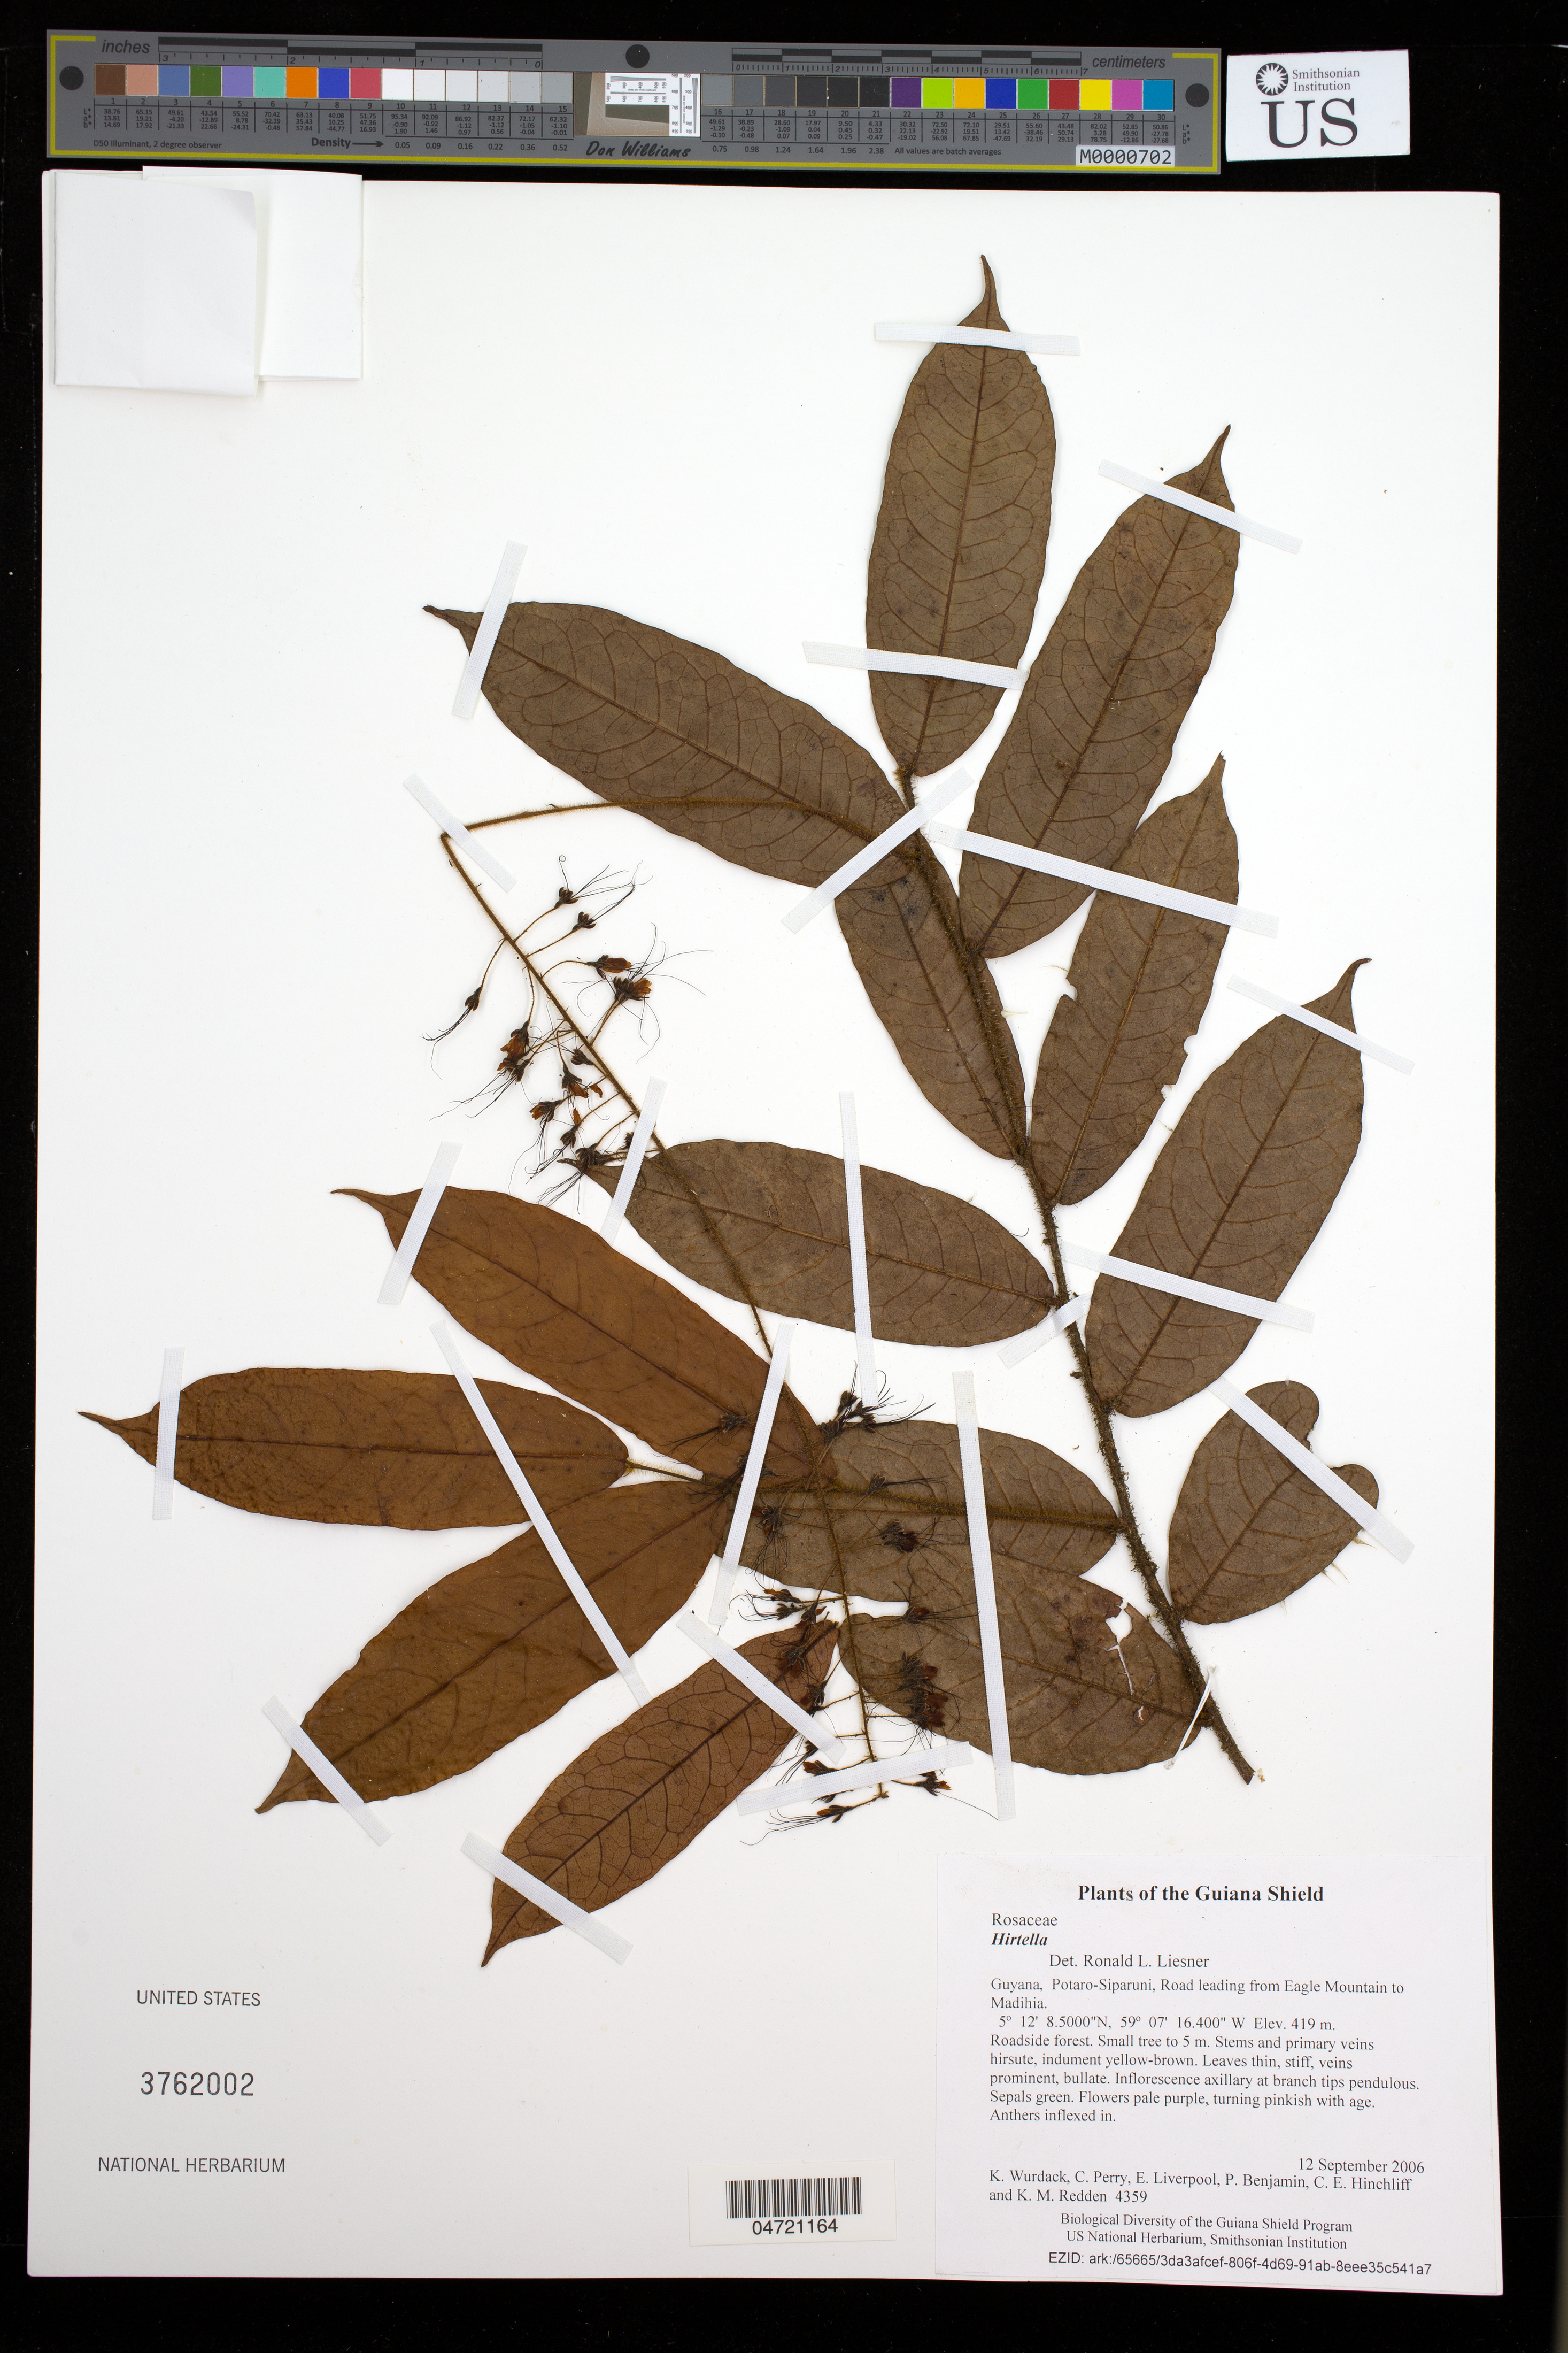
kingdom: Plantae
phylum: Tracheophyta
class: Magnoliopsida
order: Malpighiales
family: Chrysobalanaceae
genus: Hirtella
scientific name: Hirtella sp.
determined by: Liesner, R. L.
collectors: K. Wurdack, C. Perry, E. Liverpool, P. Benjamin, C. E. Hinchliff & K. M. Redden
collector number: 4359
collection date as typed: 12 September 2006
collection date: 2006-09-12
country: Guyana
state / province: Potaro-Siparuni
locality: Road leading from Eagle Mountain to Madihia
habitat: Roadside forest.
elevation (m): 419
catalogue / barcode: US 3762002